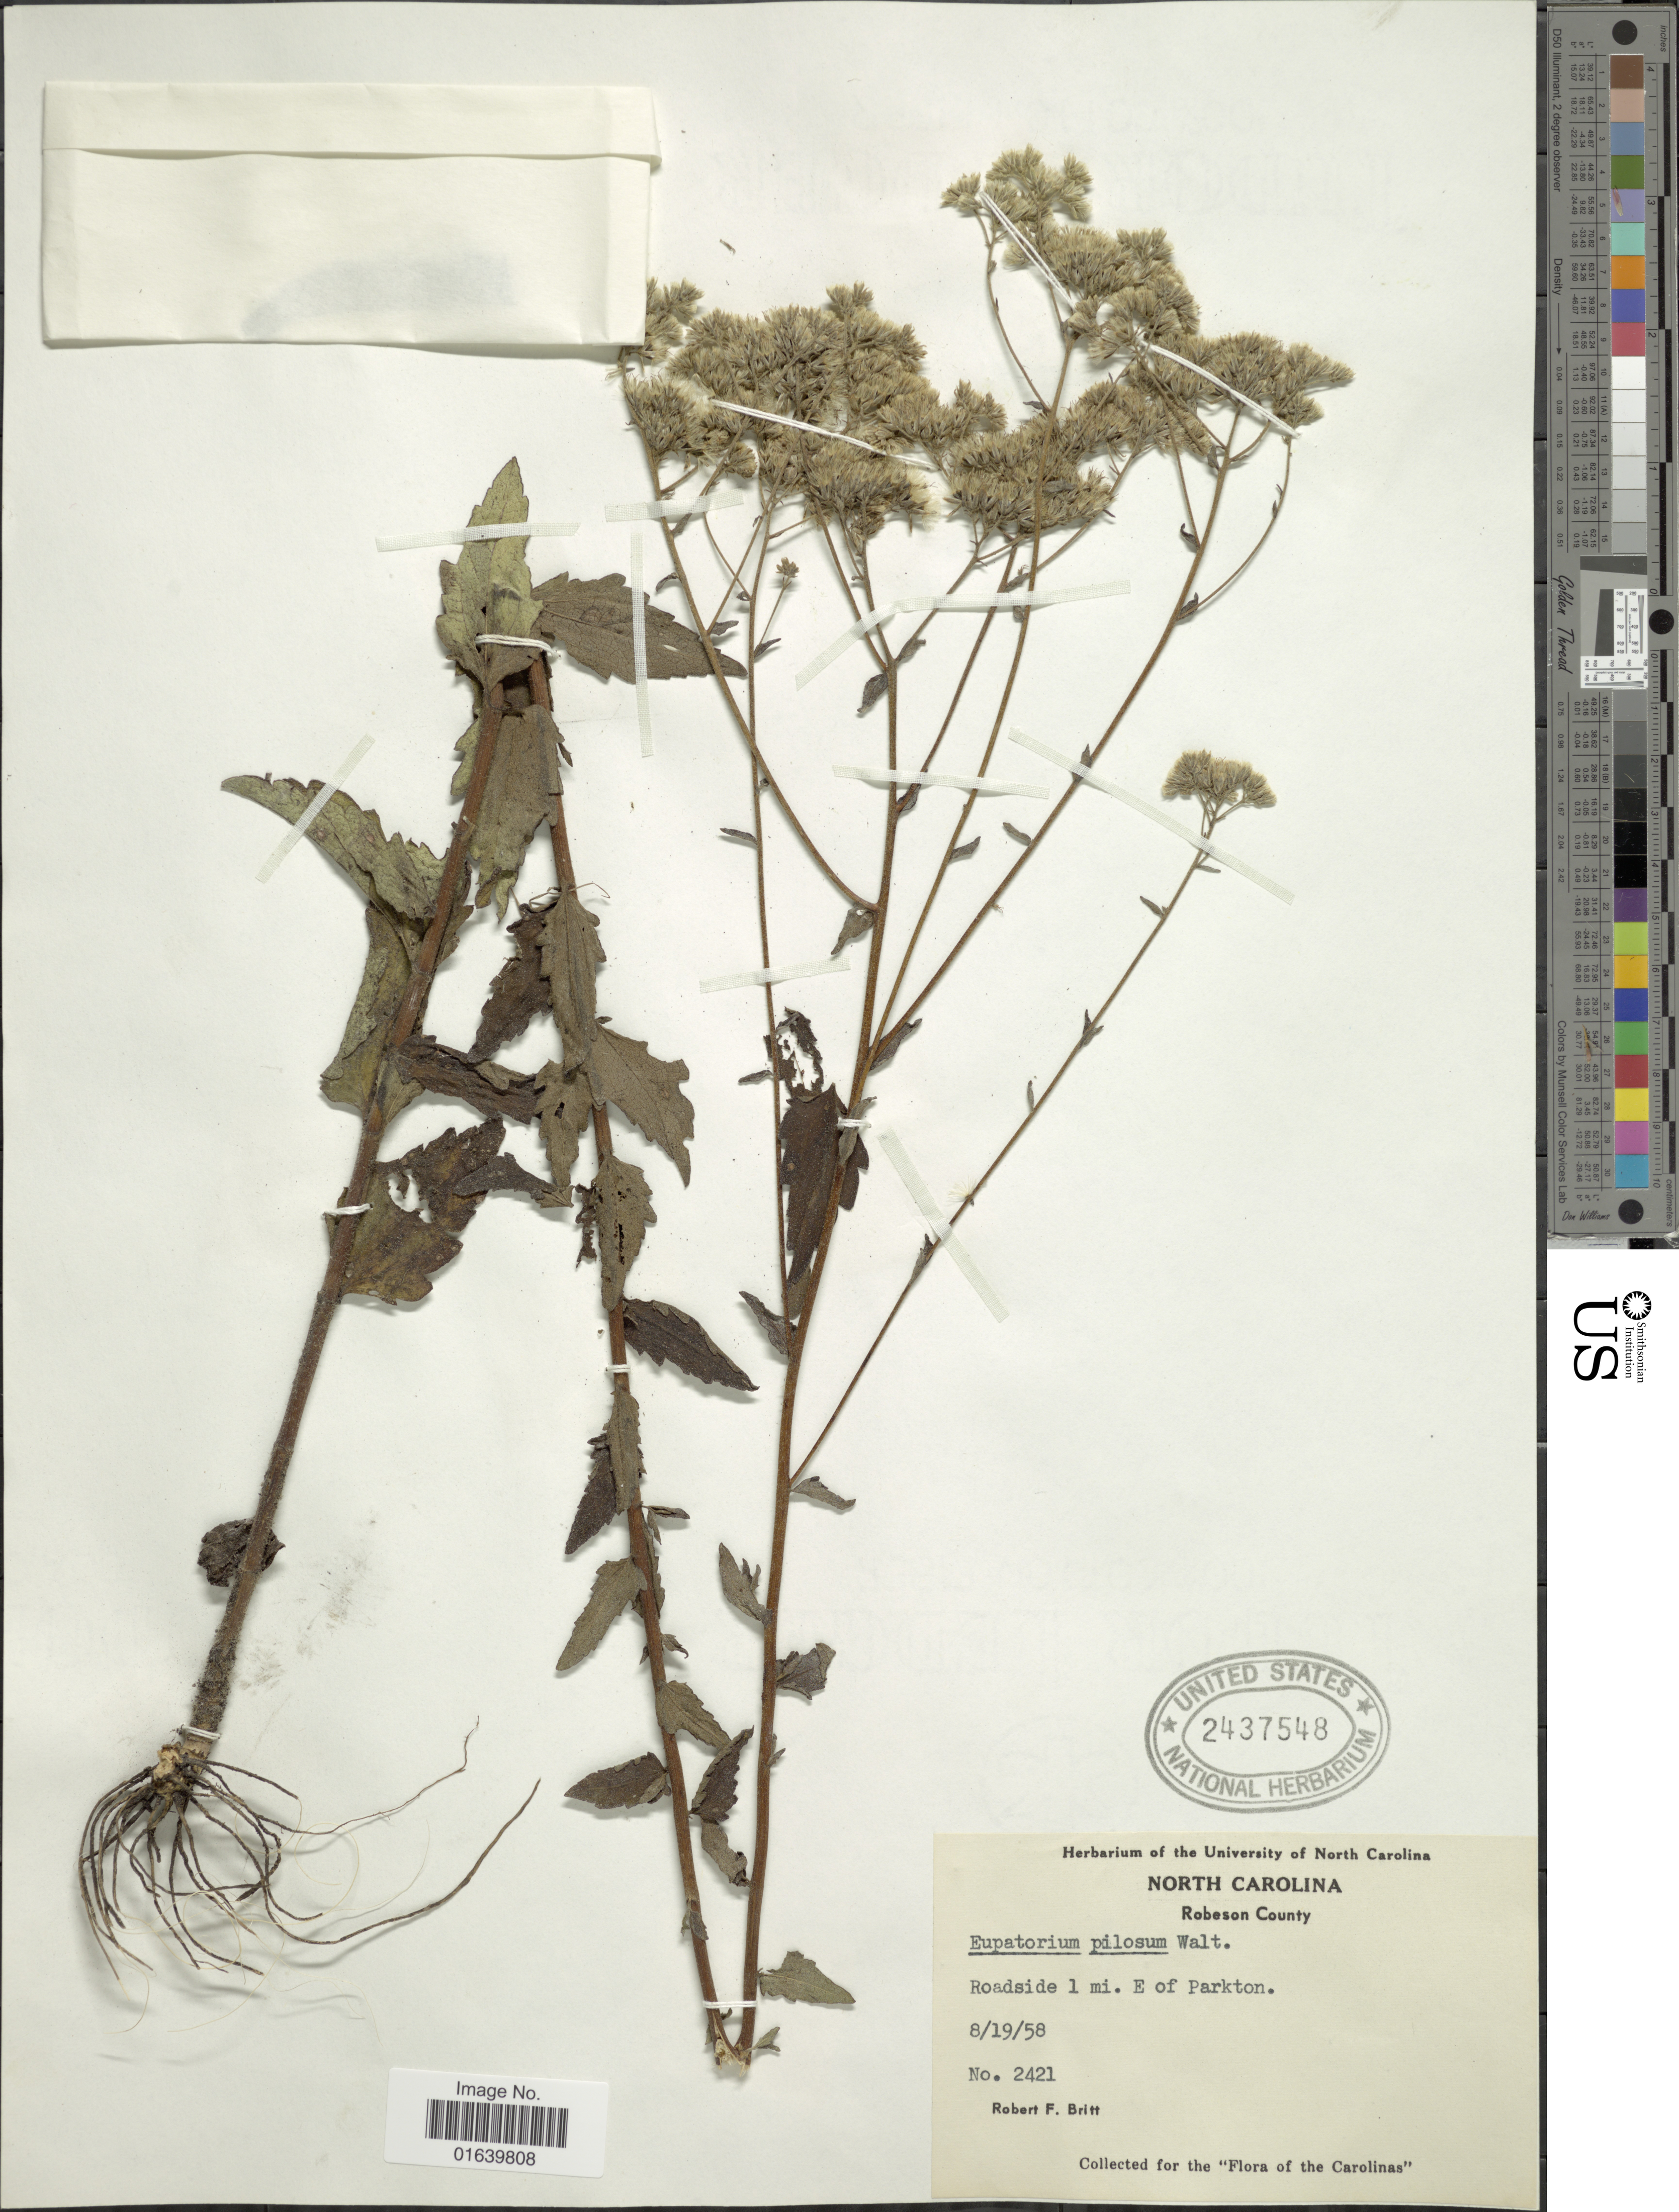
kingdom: Plantae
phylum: Tracheophyta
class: Magnoliopsida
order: Asterales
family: Asteraceae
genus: Eupatorium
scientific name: Eupatorium pilosum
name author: Walter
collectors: R. Britt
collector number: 2421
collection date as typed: Transcribed d/m/y: 18/8/58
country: United States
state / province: North Carolina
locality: Robeson County, roadside 1 mi. E of Parkton. Carolinas.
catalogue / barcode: US 2437548